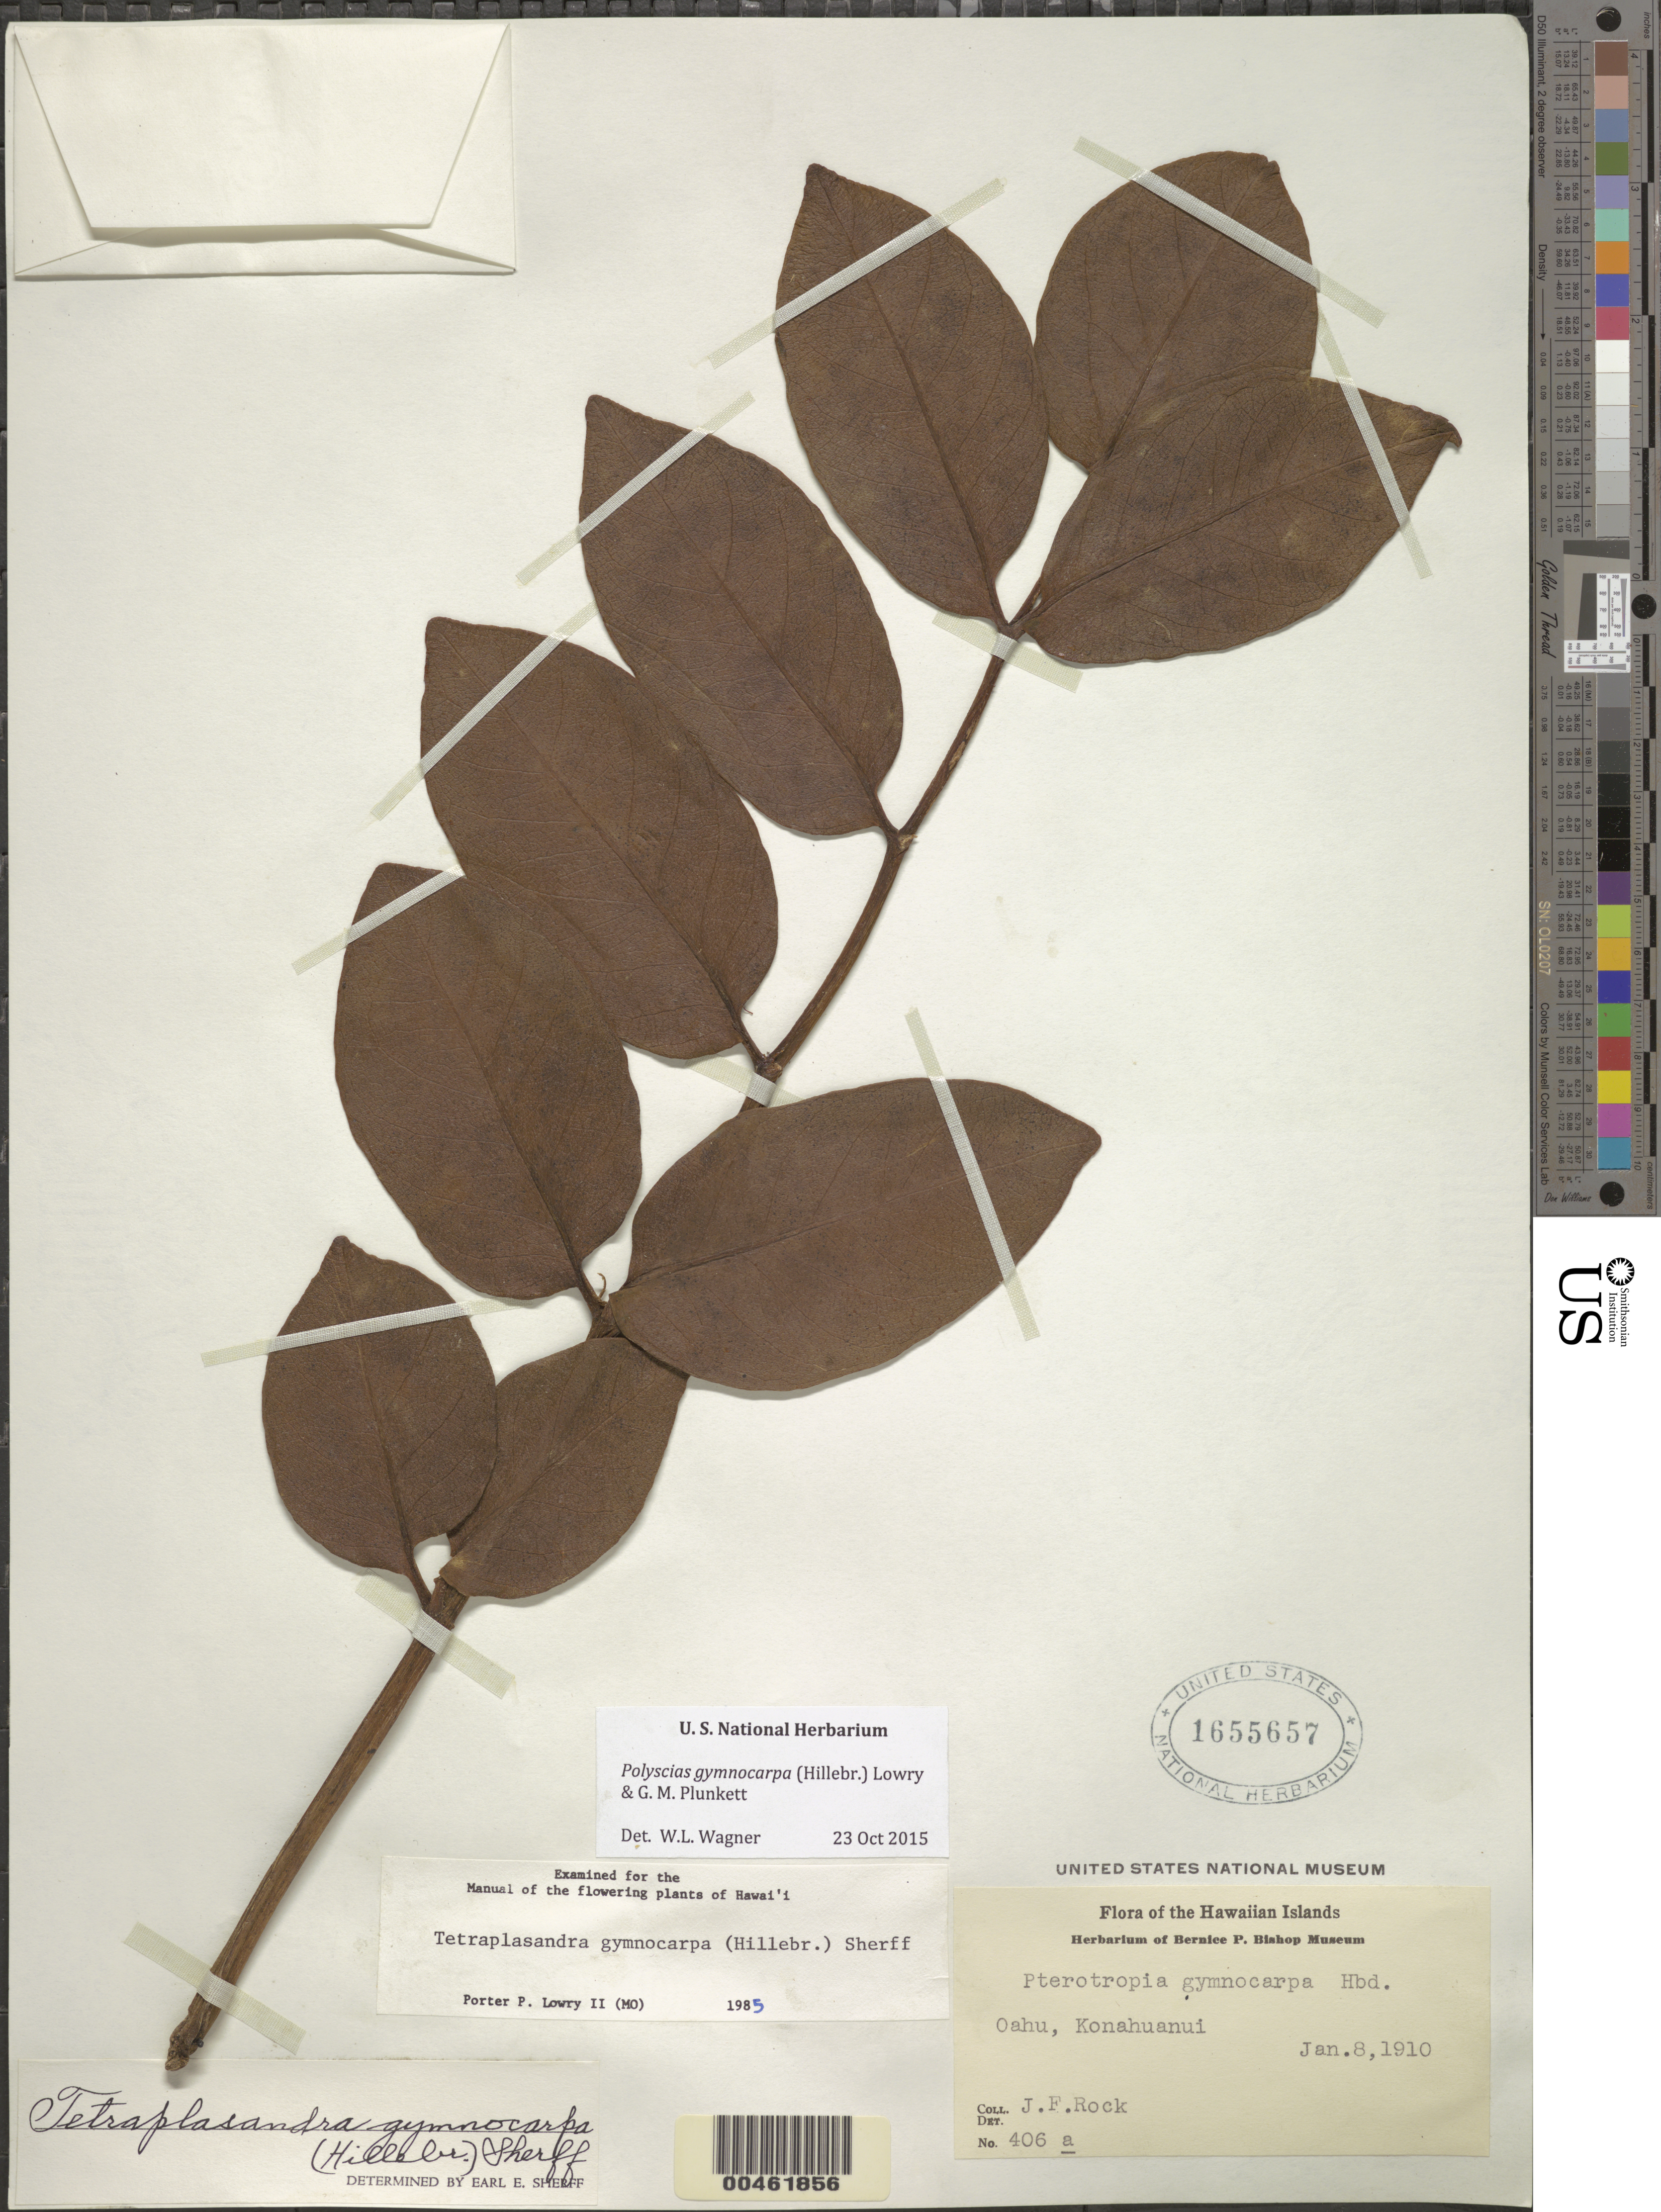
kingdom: Plantae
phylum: Tracheophyta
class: Magnoliopsida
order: Apiales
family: Araliaceae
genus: Polyscias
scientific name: Polyscias gymnocarpa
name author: (Hillebr.) Lowry & G. M. Plunkett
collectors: J. F. Rock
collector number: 406a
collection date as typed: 8 Jan 1910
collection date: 1910-01-08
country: United States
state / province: Hawaii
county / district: Honolulu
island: Oahu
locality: Konahuanui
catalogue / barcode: US 1655657